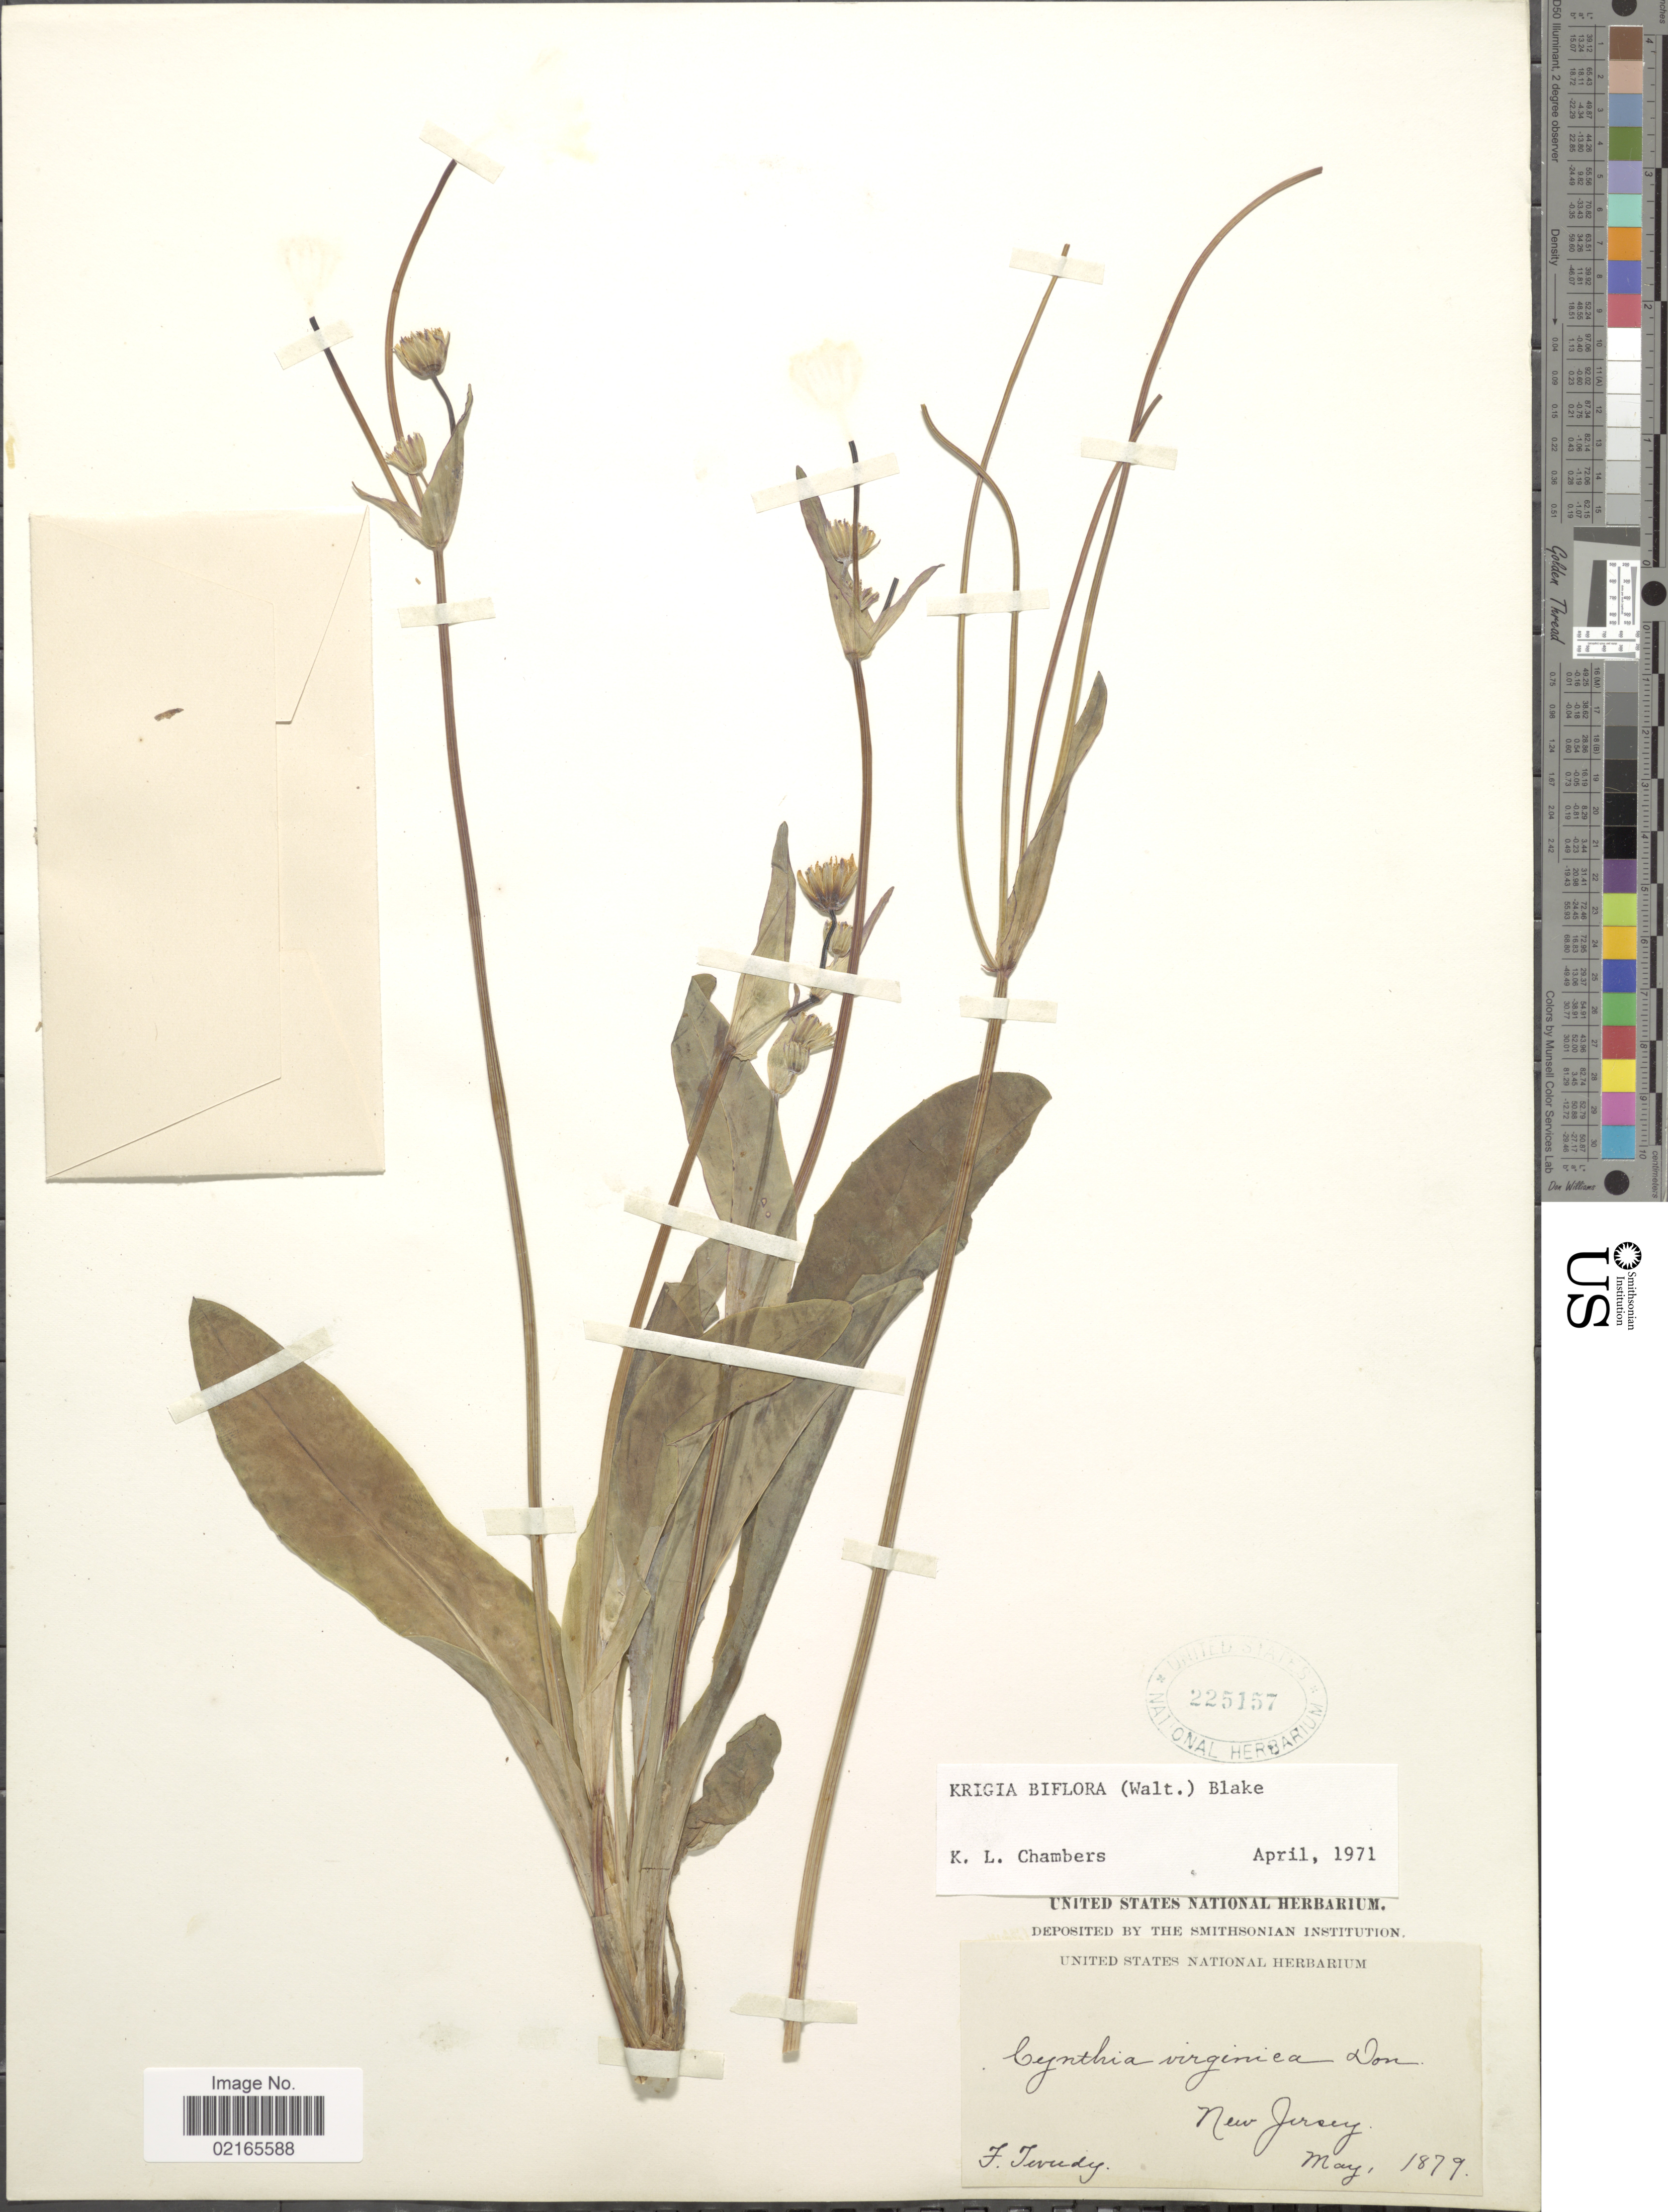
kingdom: Plantae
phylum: Tracheophyta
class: Magnoliopsida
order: Asterales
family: Asteraceae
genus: Krigia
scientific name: Krigia biflora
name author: (Walter) S.F. Blake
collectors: F. Tweedy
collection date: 1879-05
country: United States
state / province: New Jersey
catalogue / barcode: US 225157